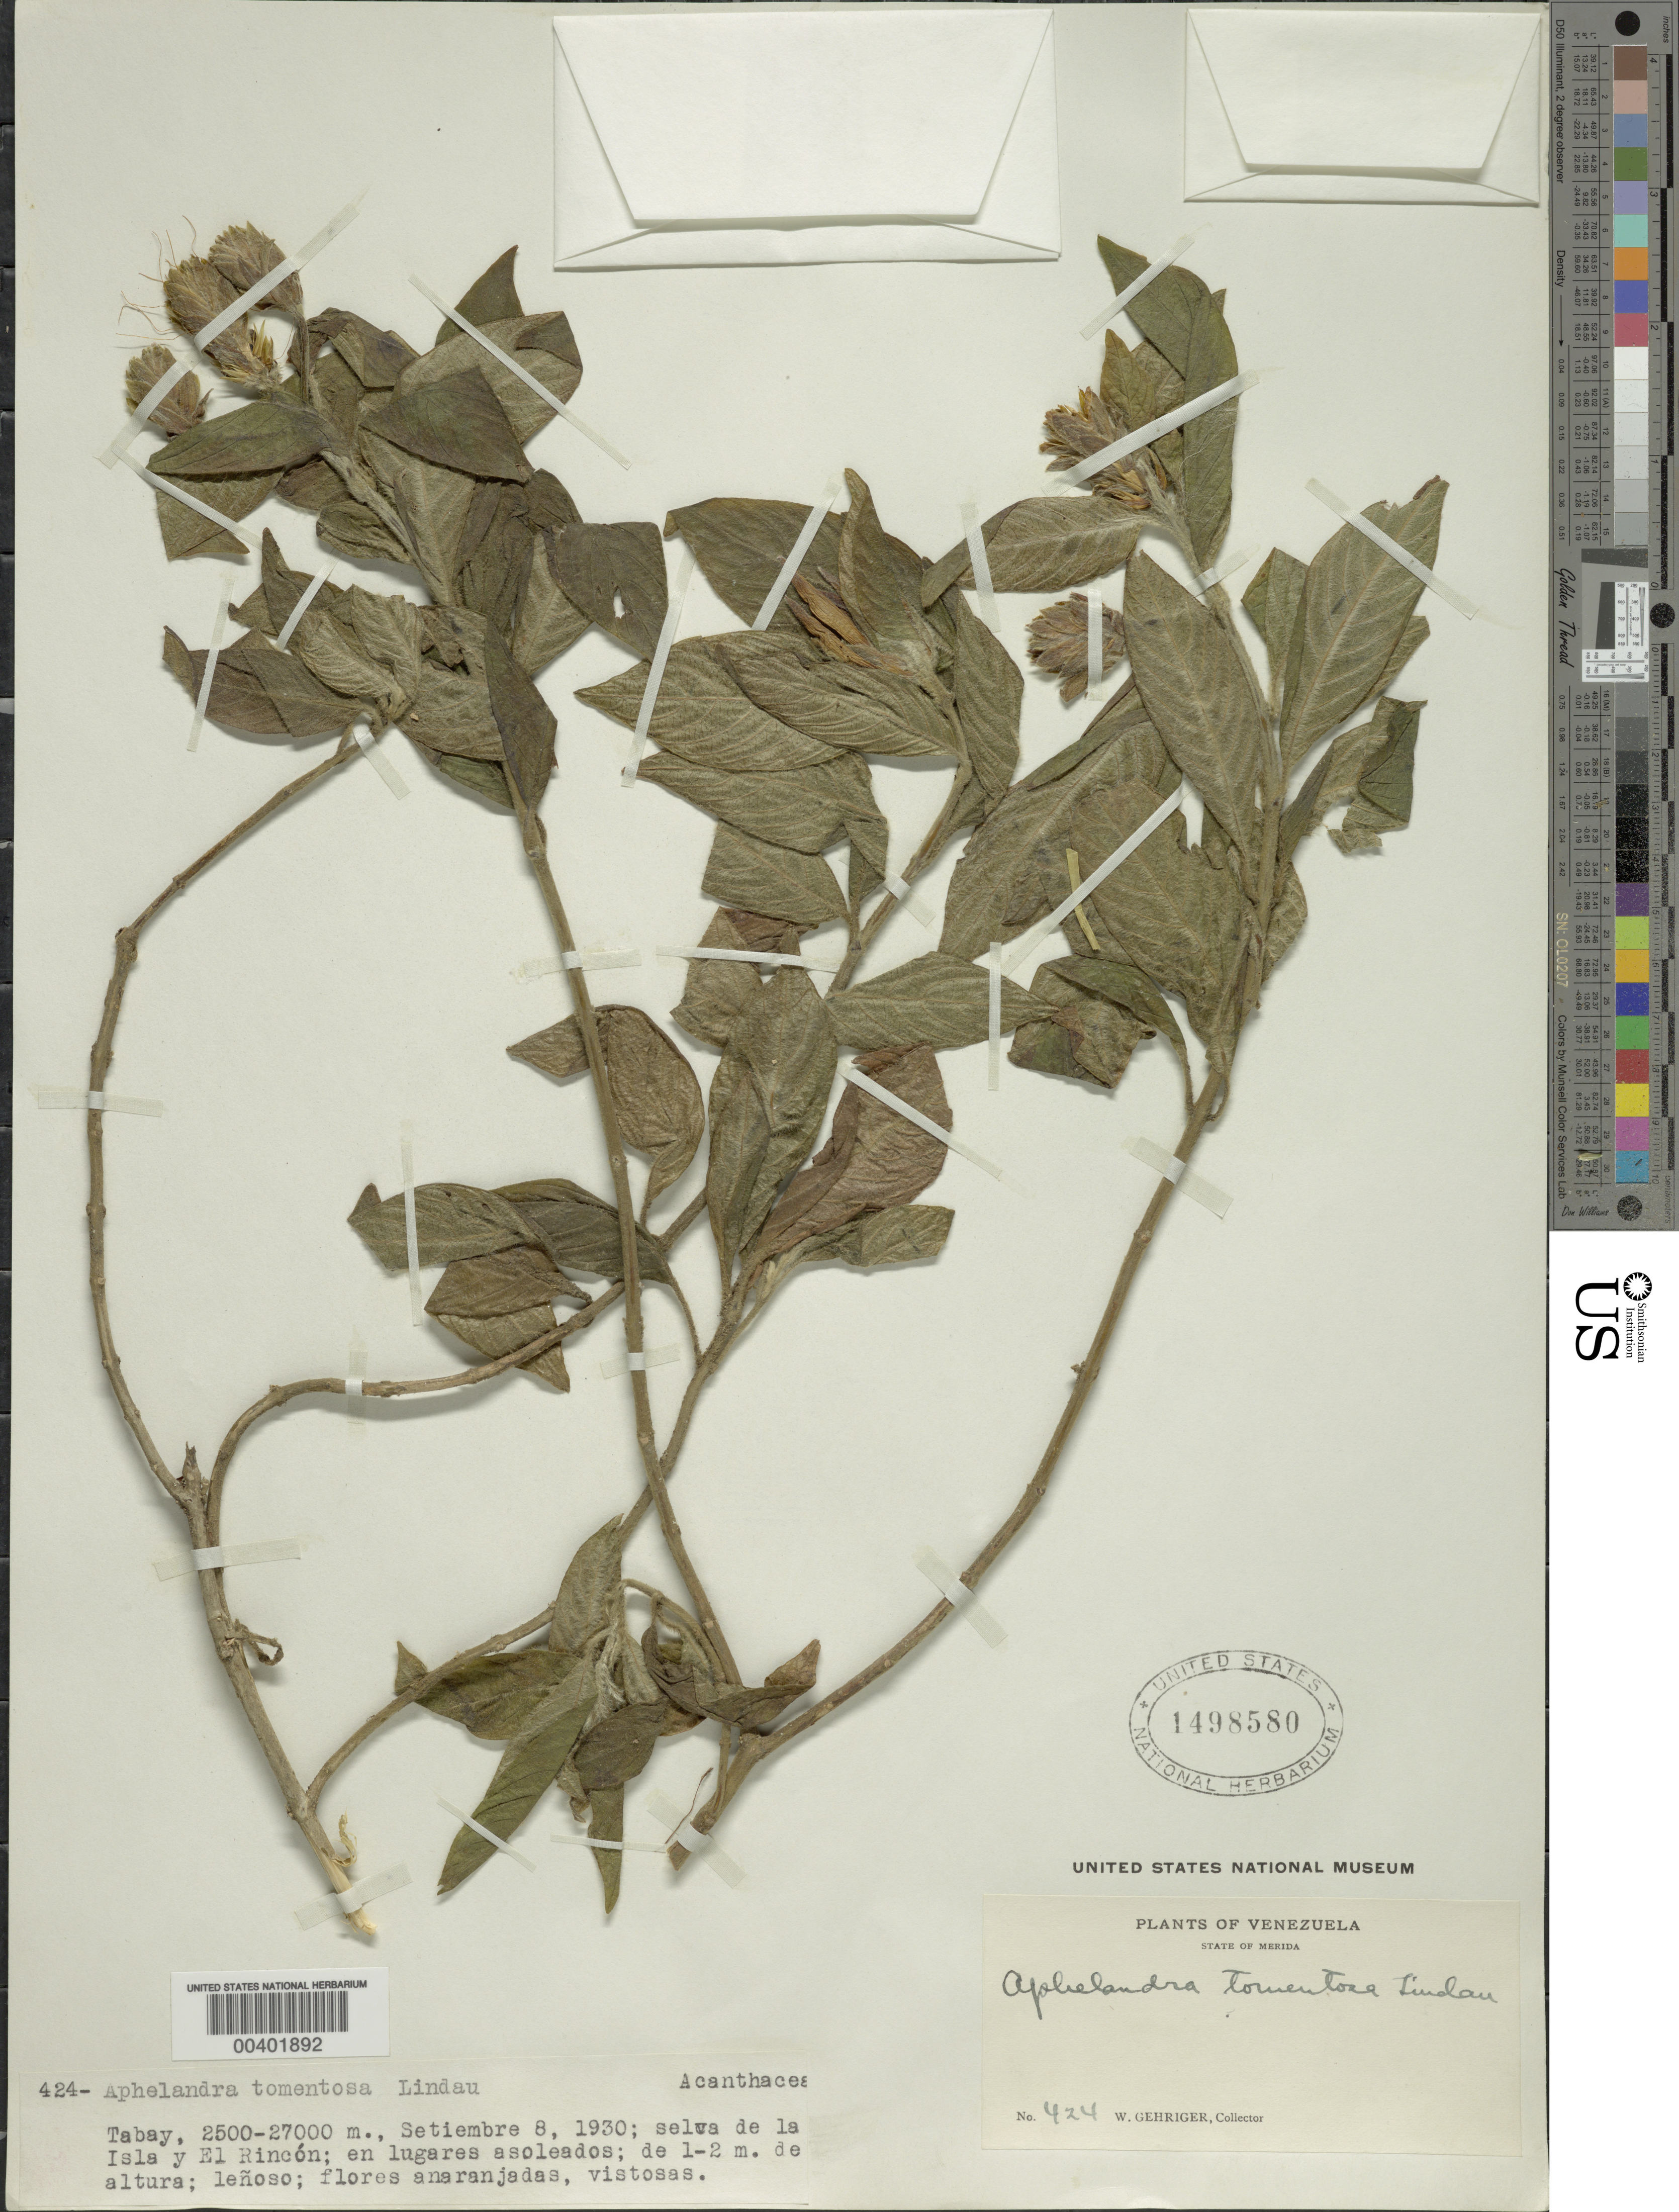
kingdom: Plantae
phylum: Tracheophyta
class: Magnoliopsida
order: Lamiales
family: Acanthaceae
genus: Aphelandra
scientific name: Aphelandra tomentosa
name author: Lindau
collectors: W. Gehriger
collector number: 424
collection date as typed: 08 Sep 1930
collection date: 1930-09-08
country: Venezuela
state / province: Mérida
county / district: Libertador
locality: Tabay; selva de La Isla y El Rincón; Tabay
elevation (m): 2500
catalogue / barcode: US 1498580